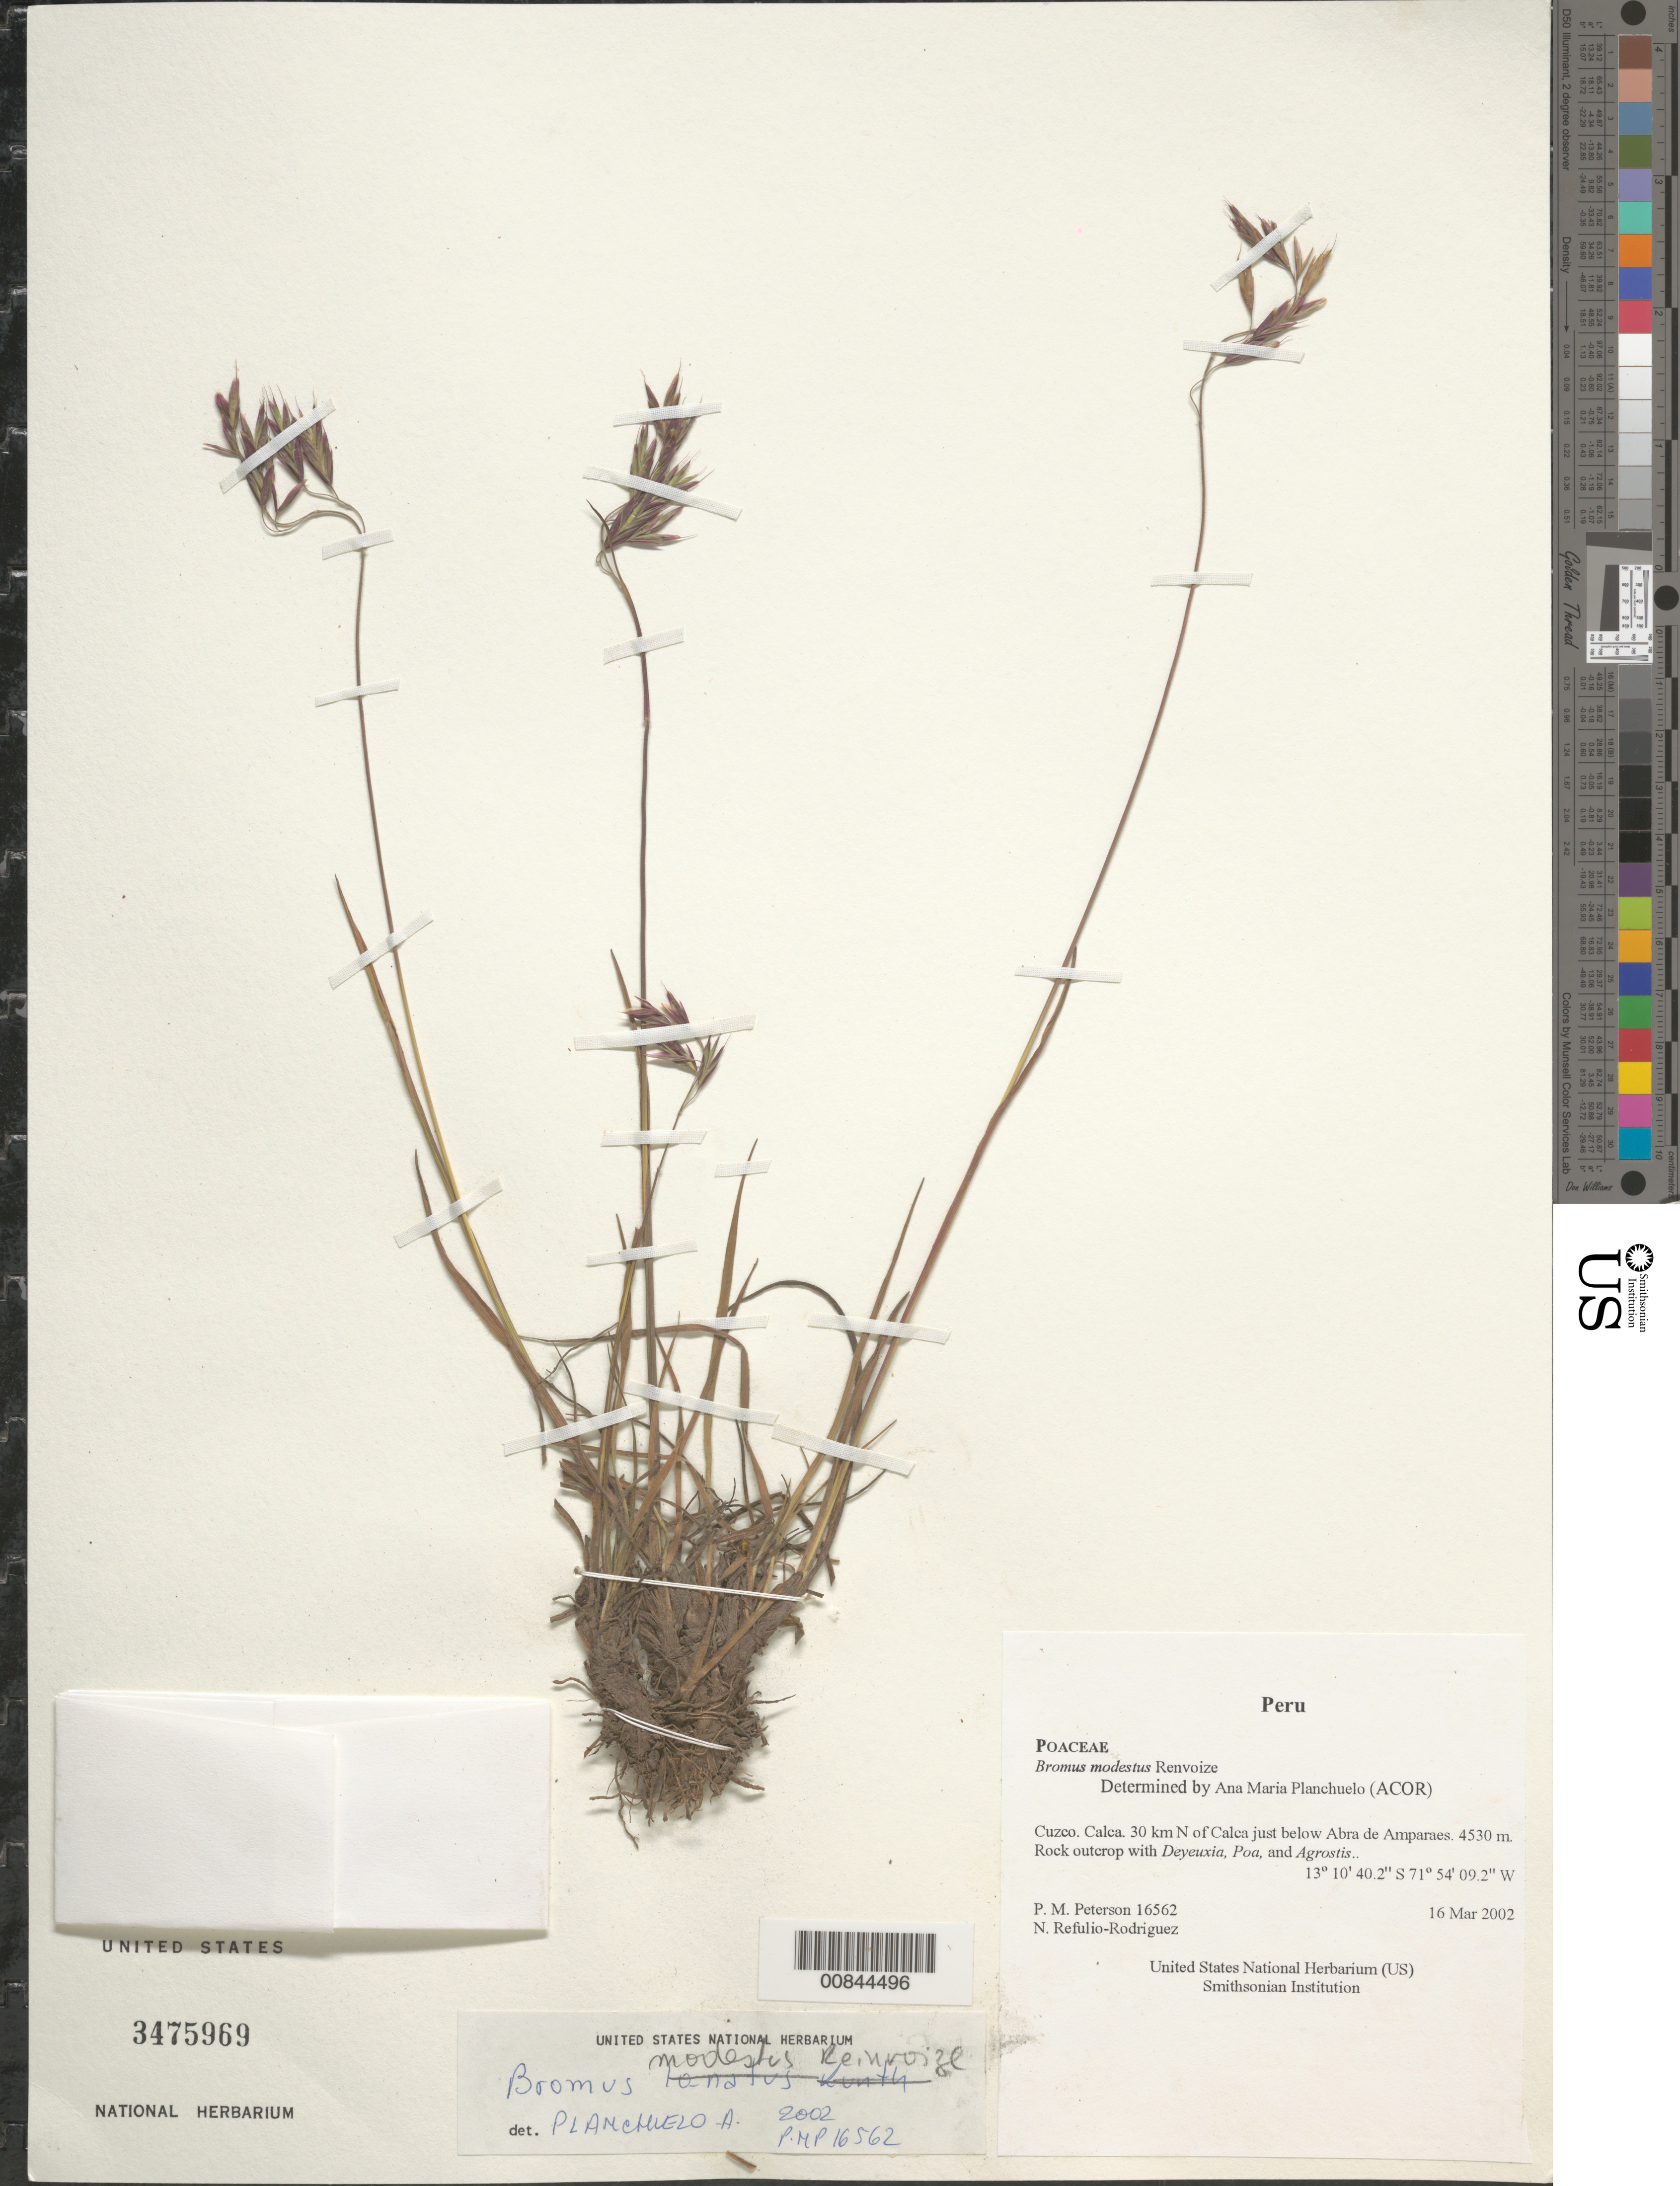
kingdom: Plantae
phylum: Tracheophyta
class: Liliopsida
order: Poales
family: Poaceae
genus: Bromus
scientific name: Bromus modestus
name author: Renvoize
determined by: Planchuelo, A. M.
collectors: P. M. Peterson & N. Refulio-Rodríguez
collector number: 16562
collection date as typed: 16 Mar 2002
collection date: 2002-03-16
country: Peru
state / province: Cusco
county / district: Calca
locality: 30 km N of Calca just below Abra de Amparaes.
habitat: Rock outcrop with ~Deyeuxia, Poa, and Agrostis~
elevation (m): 4530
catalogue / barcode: US 3475969